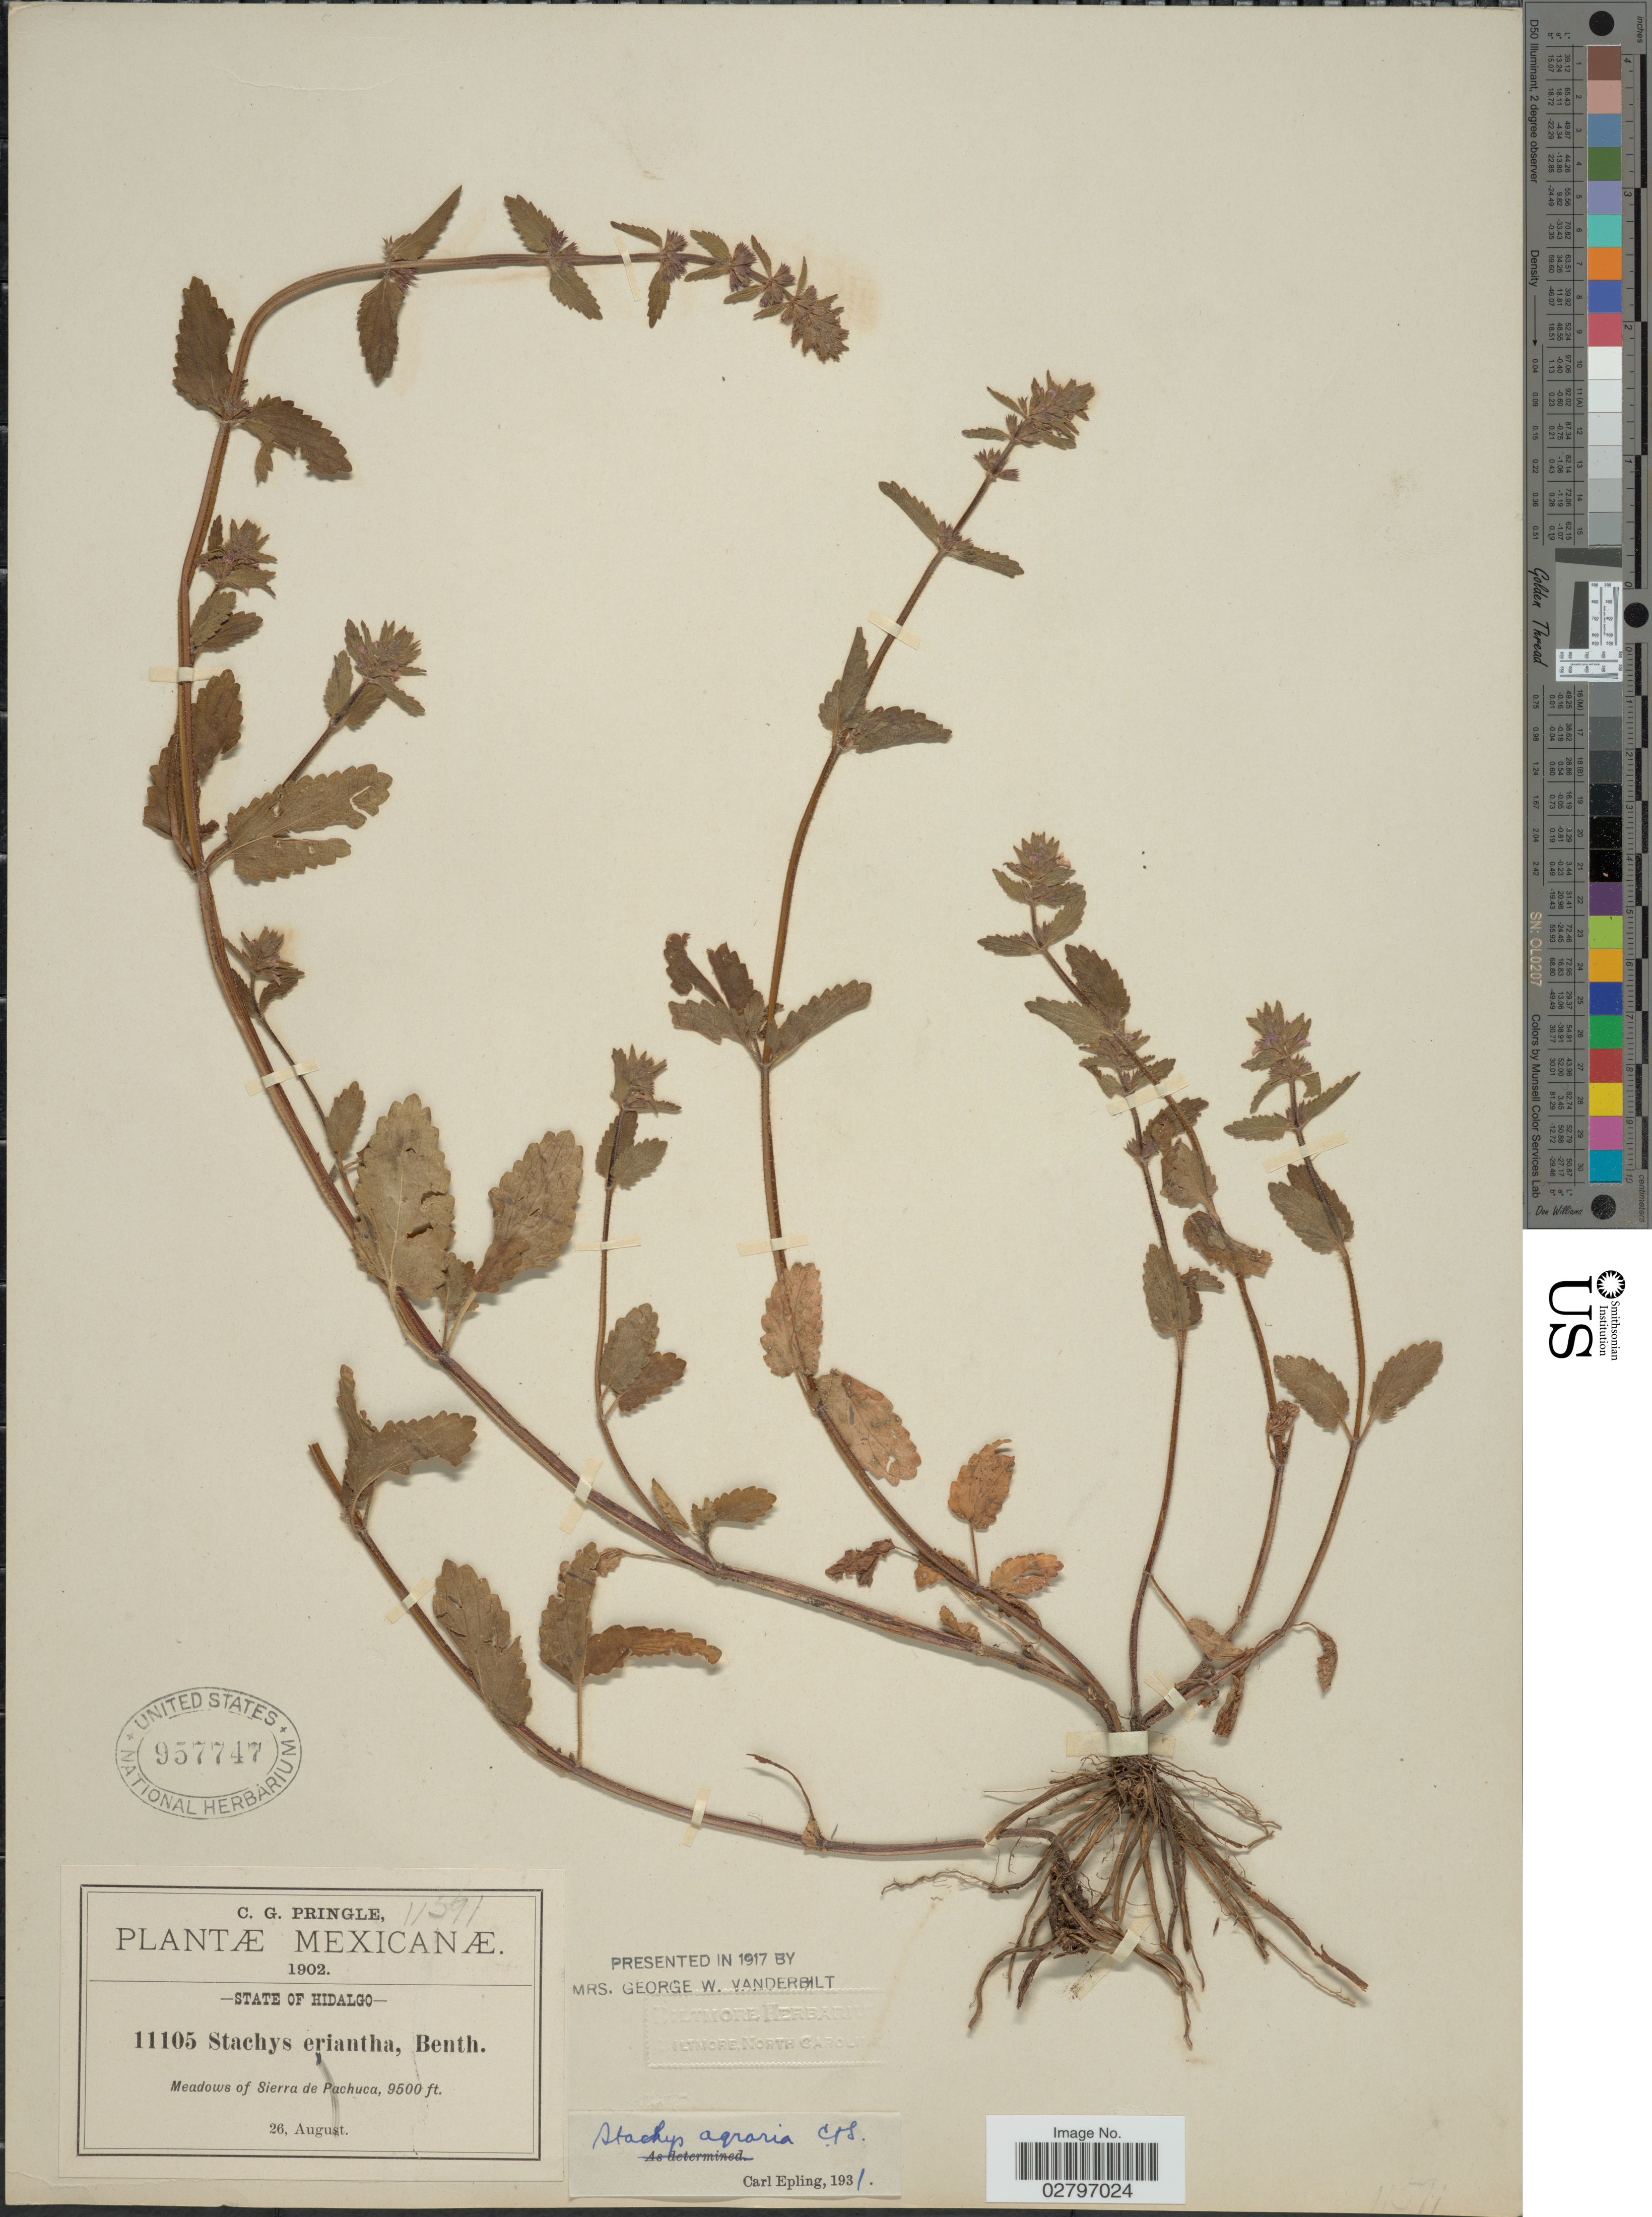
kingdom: Plantae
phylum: Tracheophyta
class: Magnoliopsida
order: Lamiales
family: Lamiaceae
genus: Stachys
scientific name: Stachys agraria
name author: Schltdl. & Cham.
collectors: C. G. Pringle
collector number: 11105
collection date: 1902-08-26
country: Mexico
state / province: Hidalgo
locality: State of Hidalgo, Meadows of Sierra de Pachuca.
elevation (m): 2896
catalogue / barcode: US 957747